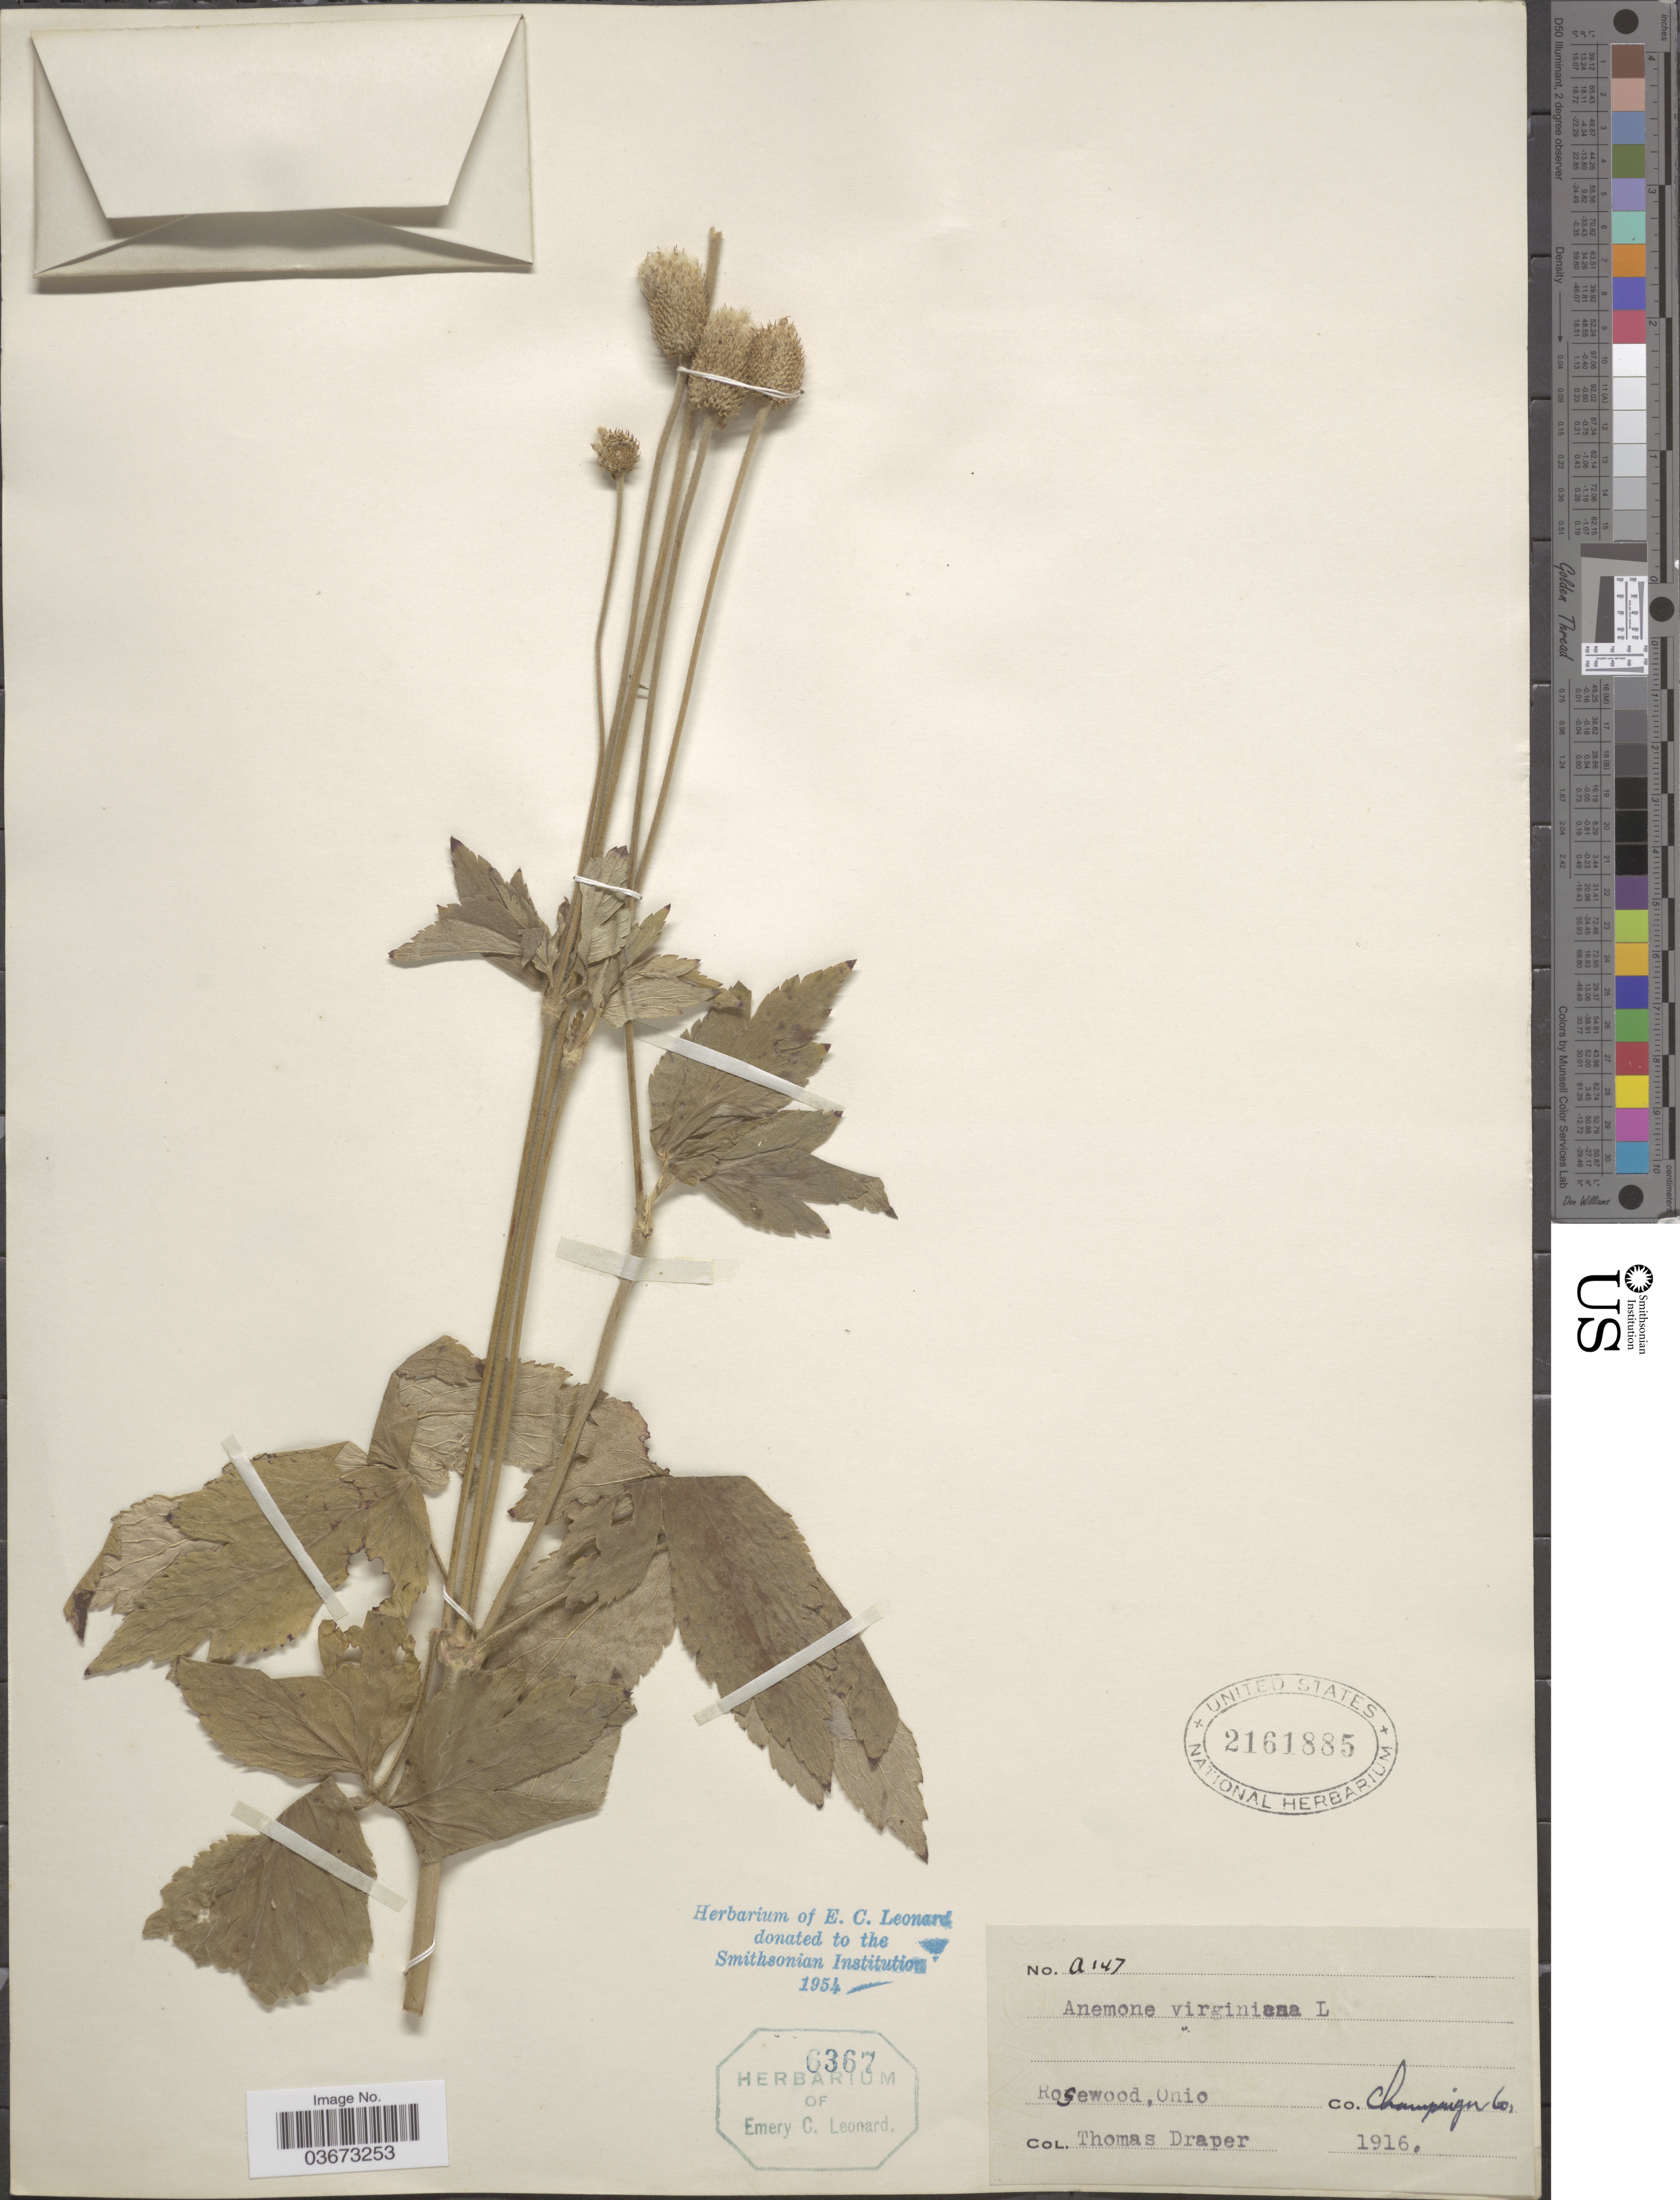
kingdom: Plantae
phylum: Tracheophyta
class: Magnoliopsida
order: Ranunculales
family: Ranunculaceae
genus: Anemone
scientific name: Anemone virginiana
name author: L.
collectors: T. Draper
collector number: A147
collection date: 1916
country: United States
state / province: Ohio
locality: Rosewood, Ohio Co. Champaign Co.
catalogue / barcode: US 2161885